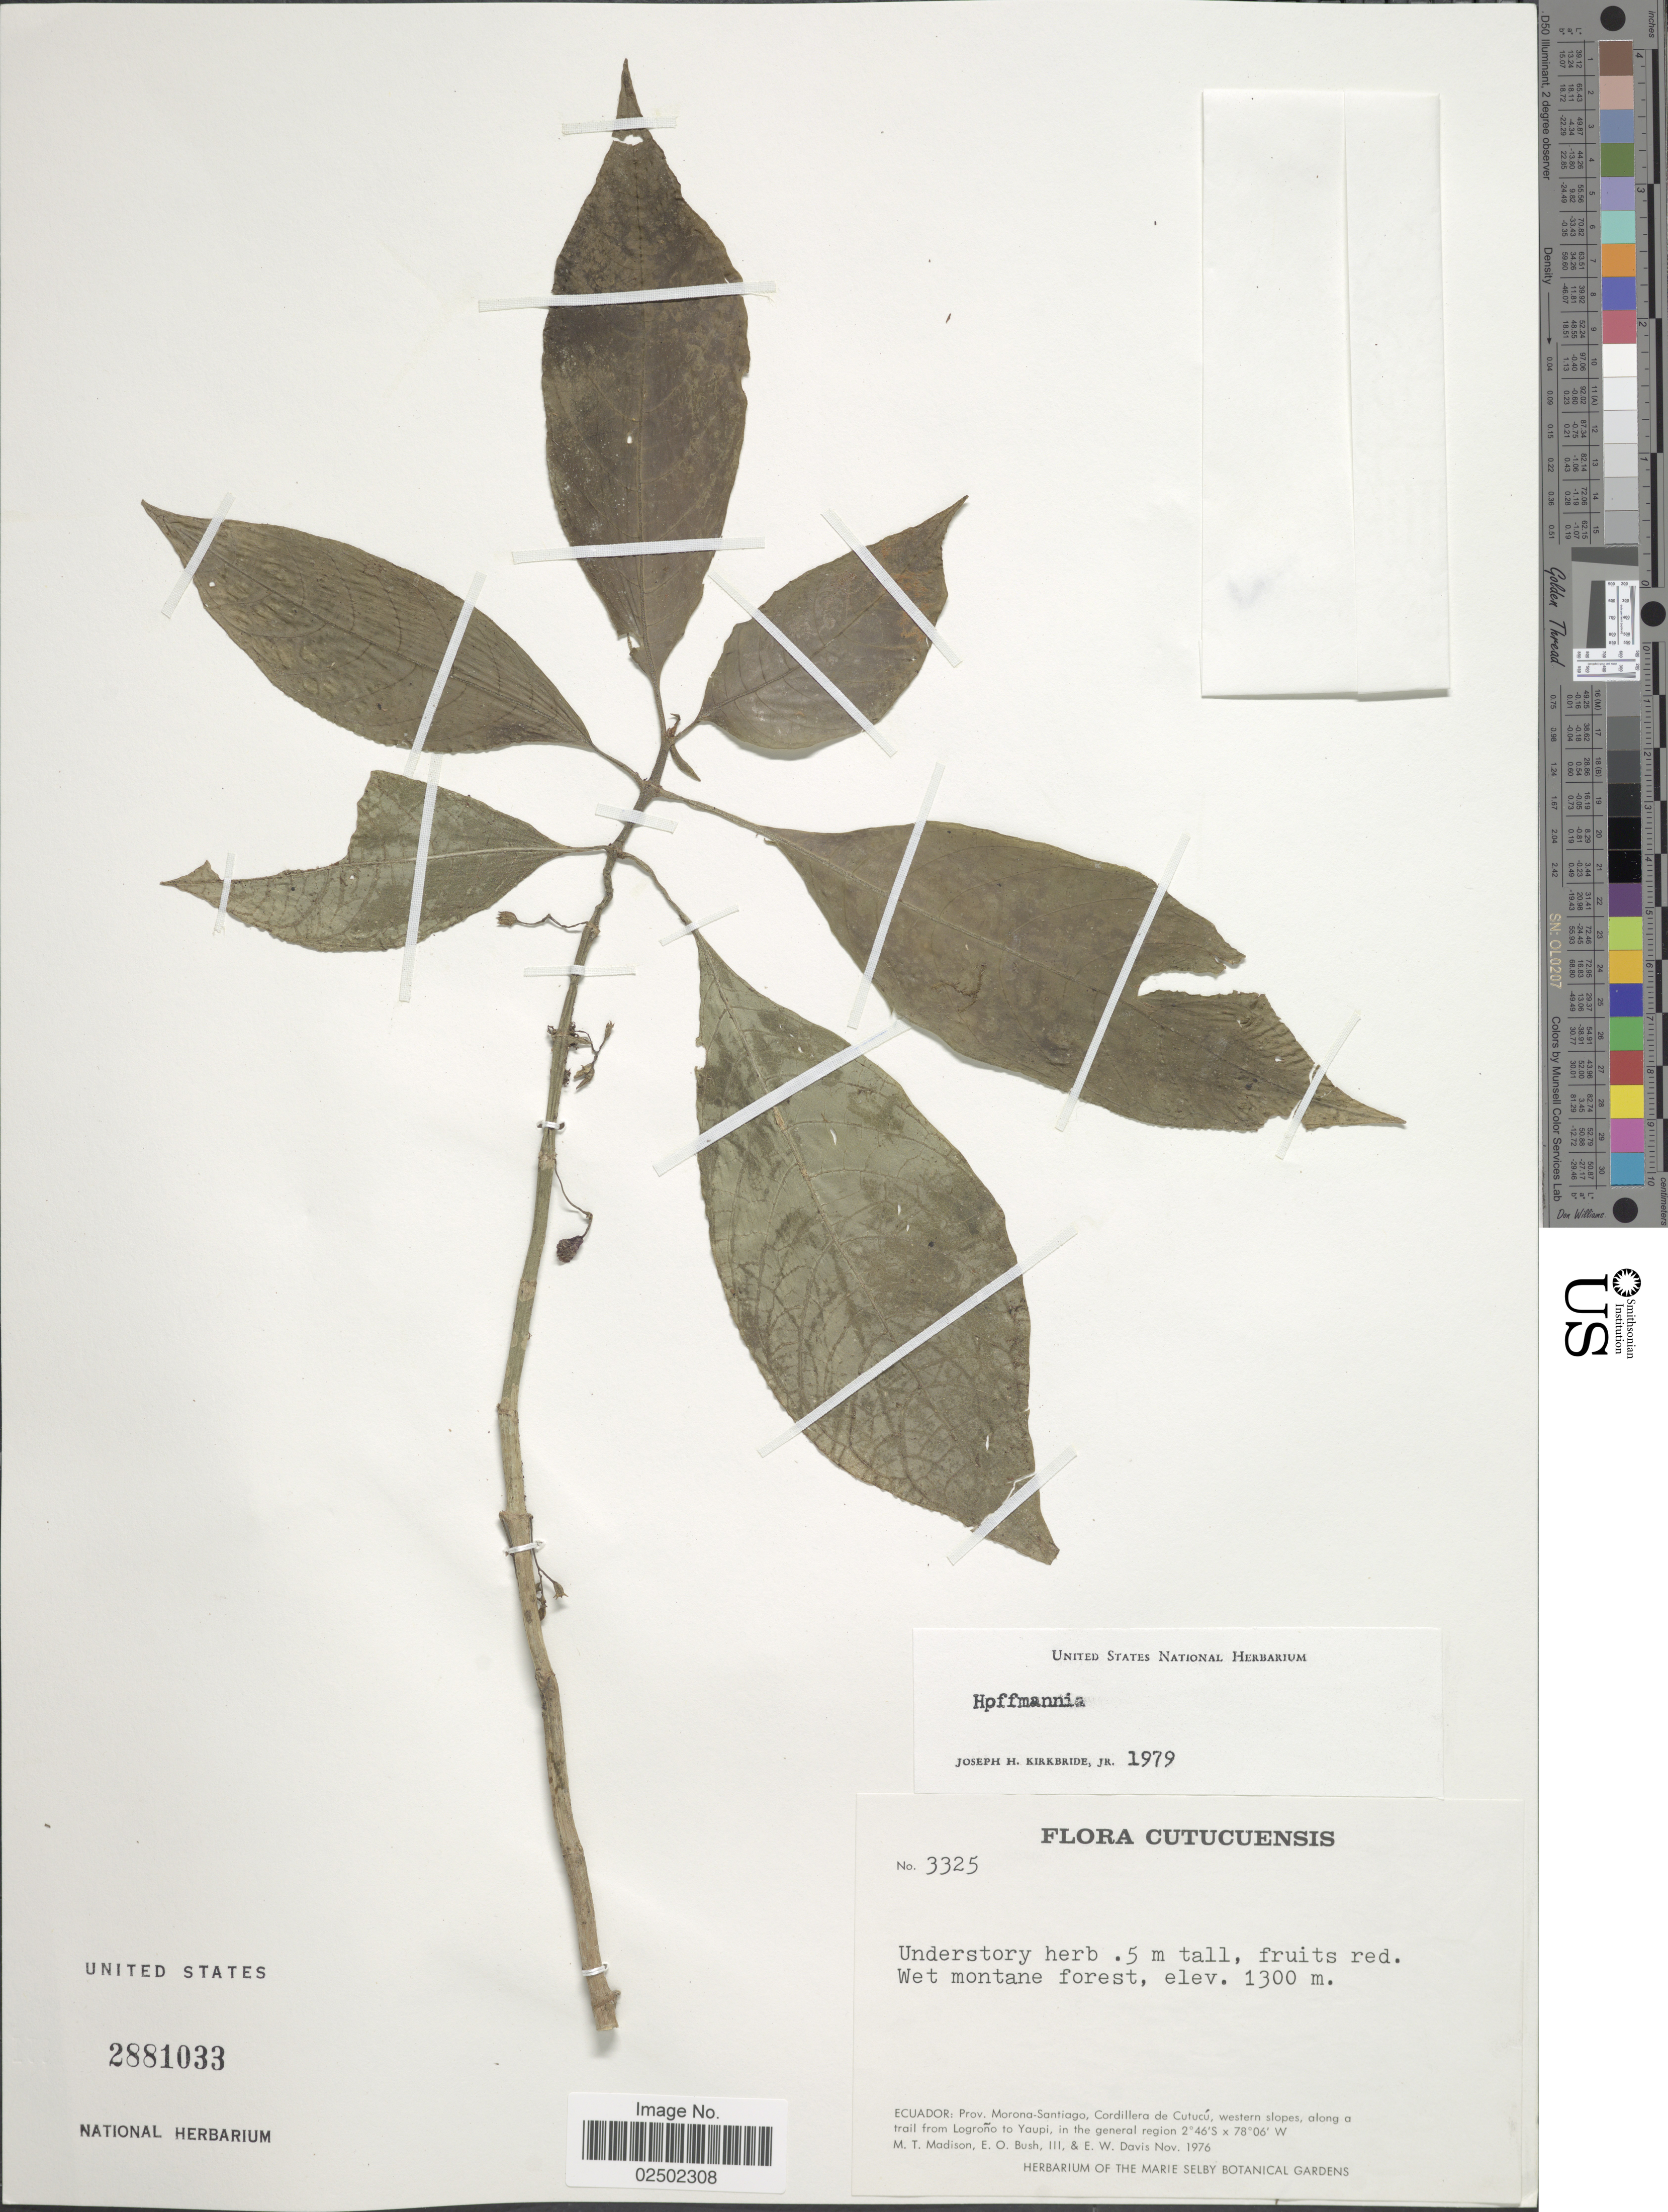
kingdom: Plantae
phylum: Tracheophyta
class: Magnoliopsida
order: Gentianales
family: Rubiaceae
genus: Hoffmannia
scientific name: Hoffmannia sp.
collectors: M. T. Madison, E. O. Bush & E. W. Davis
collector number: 3325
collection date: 1976-11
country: Ecuador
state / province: Morona-Santiago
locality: Ecuador: Morona-Santiago, Cordillera de Cutucu, western slopes, along a trail from Lagrono to Yaupi, in the general region, Cutucuensis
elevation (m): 1300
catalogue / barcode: US 2881033